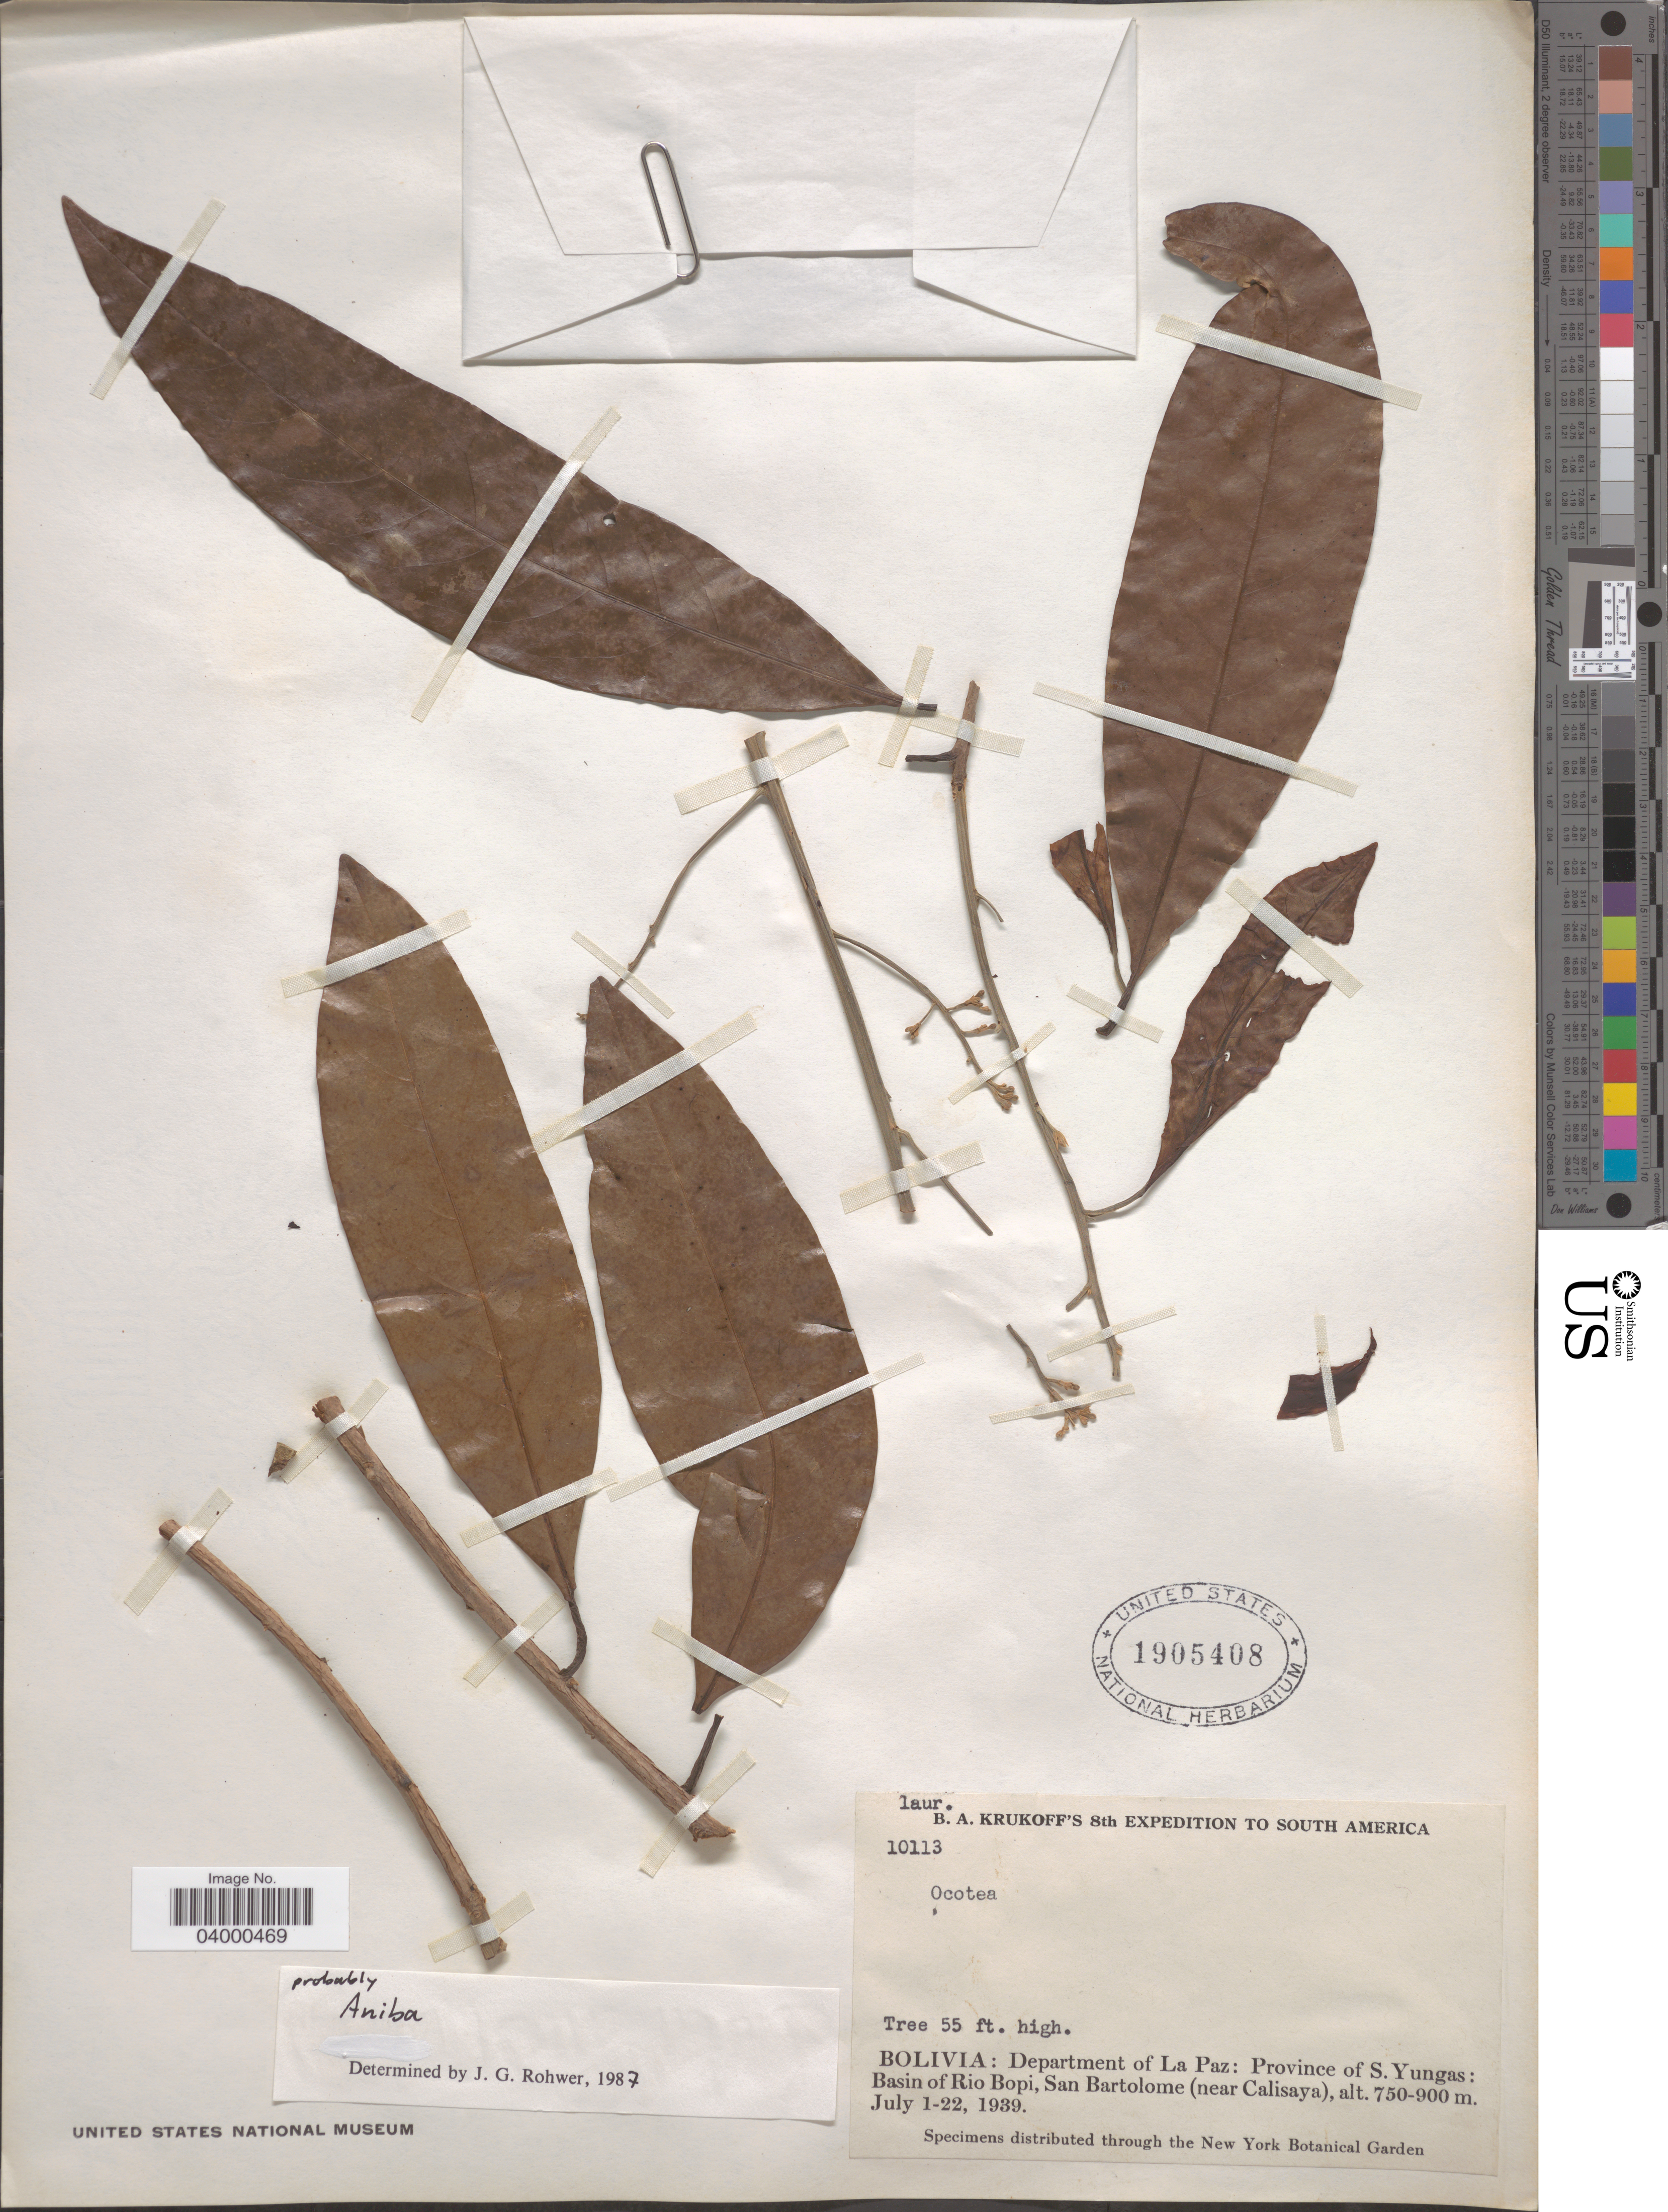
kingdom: Plantae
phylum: Tracheophyta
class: Magnoliopsida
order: Laurales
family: Lauraceae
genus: Aniba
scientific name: Aniba sp.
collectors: B. A. Krukoff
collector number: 10113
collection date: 1939-07-01/1943-07-22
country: Bolivia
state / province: La Paz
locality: Department of La Paz: Province of S. Yungas: Basin of Rio Bopi, San Bartolome (near Calisaya).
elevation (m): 750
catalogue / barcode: US 1905408